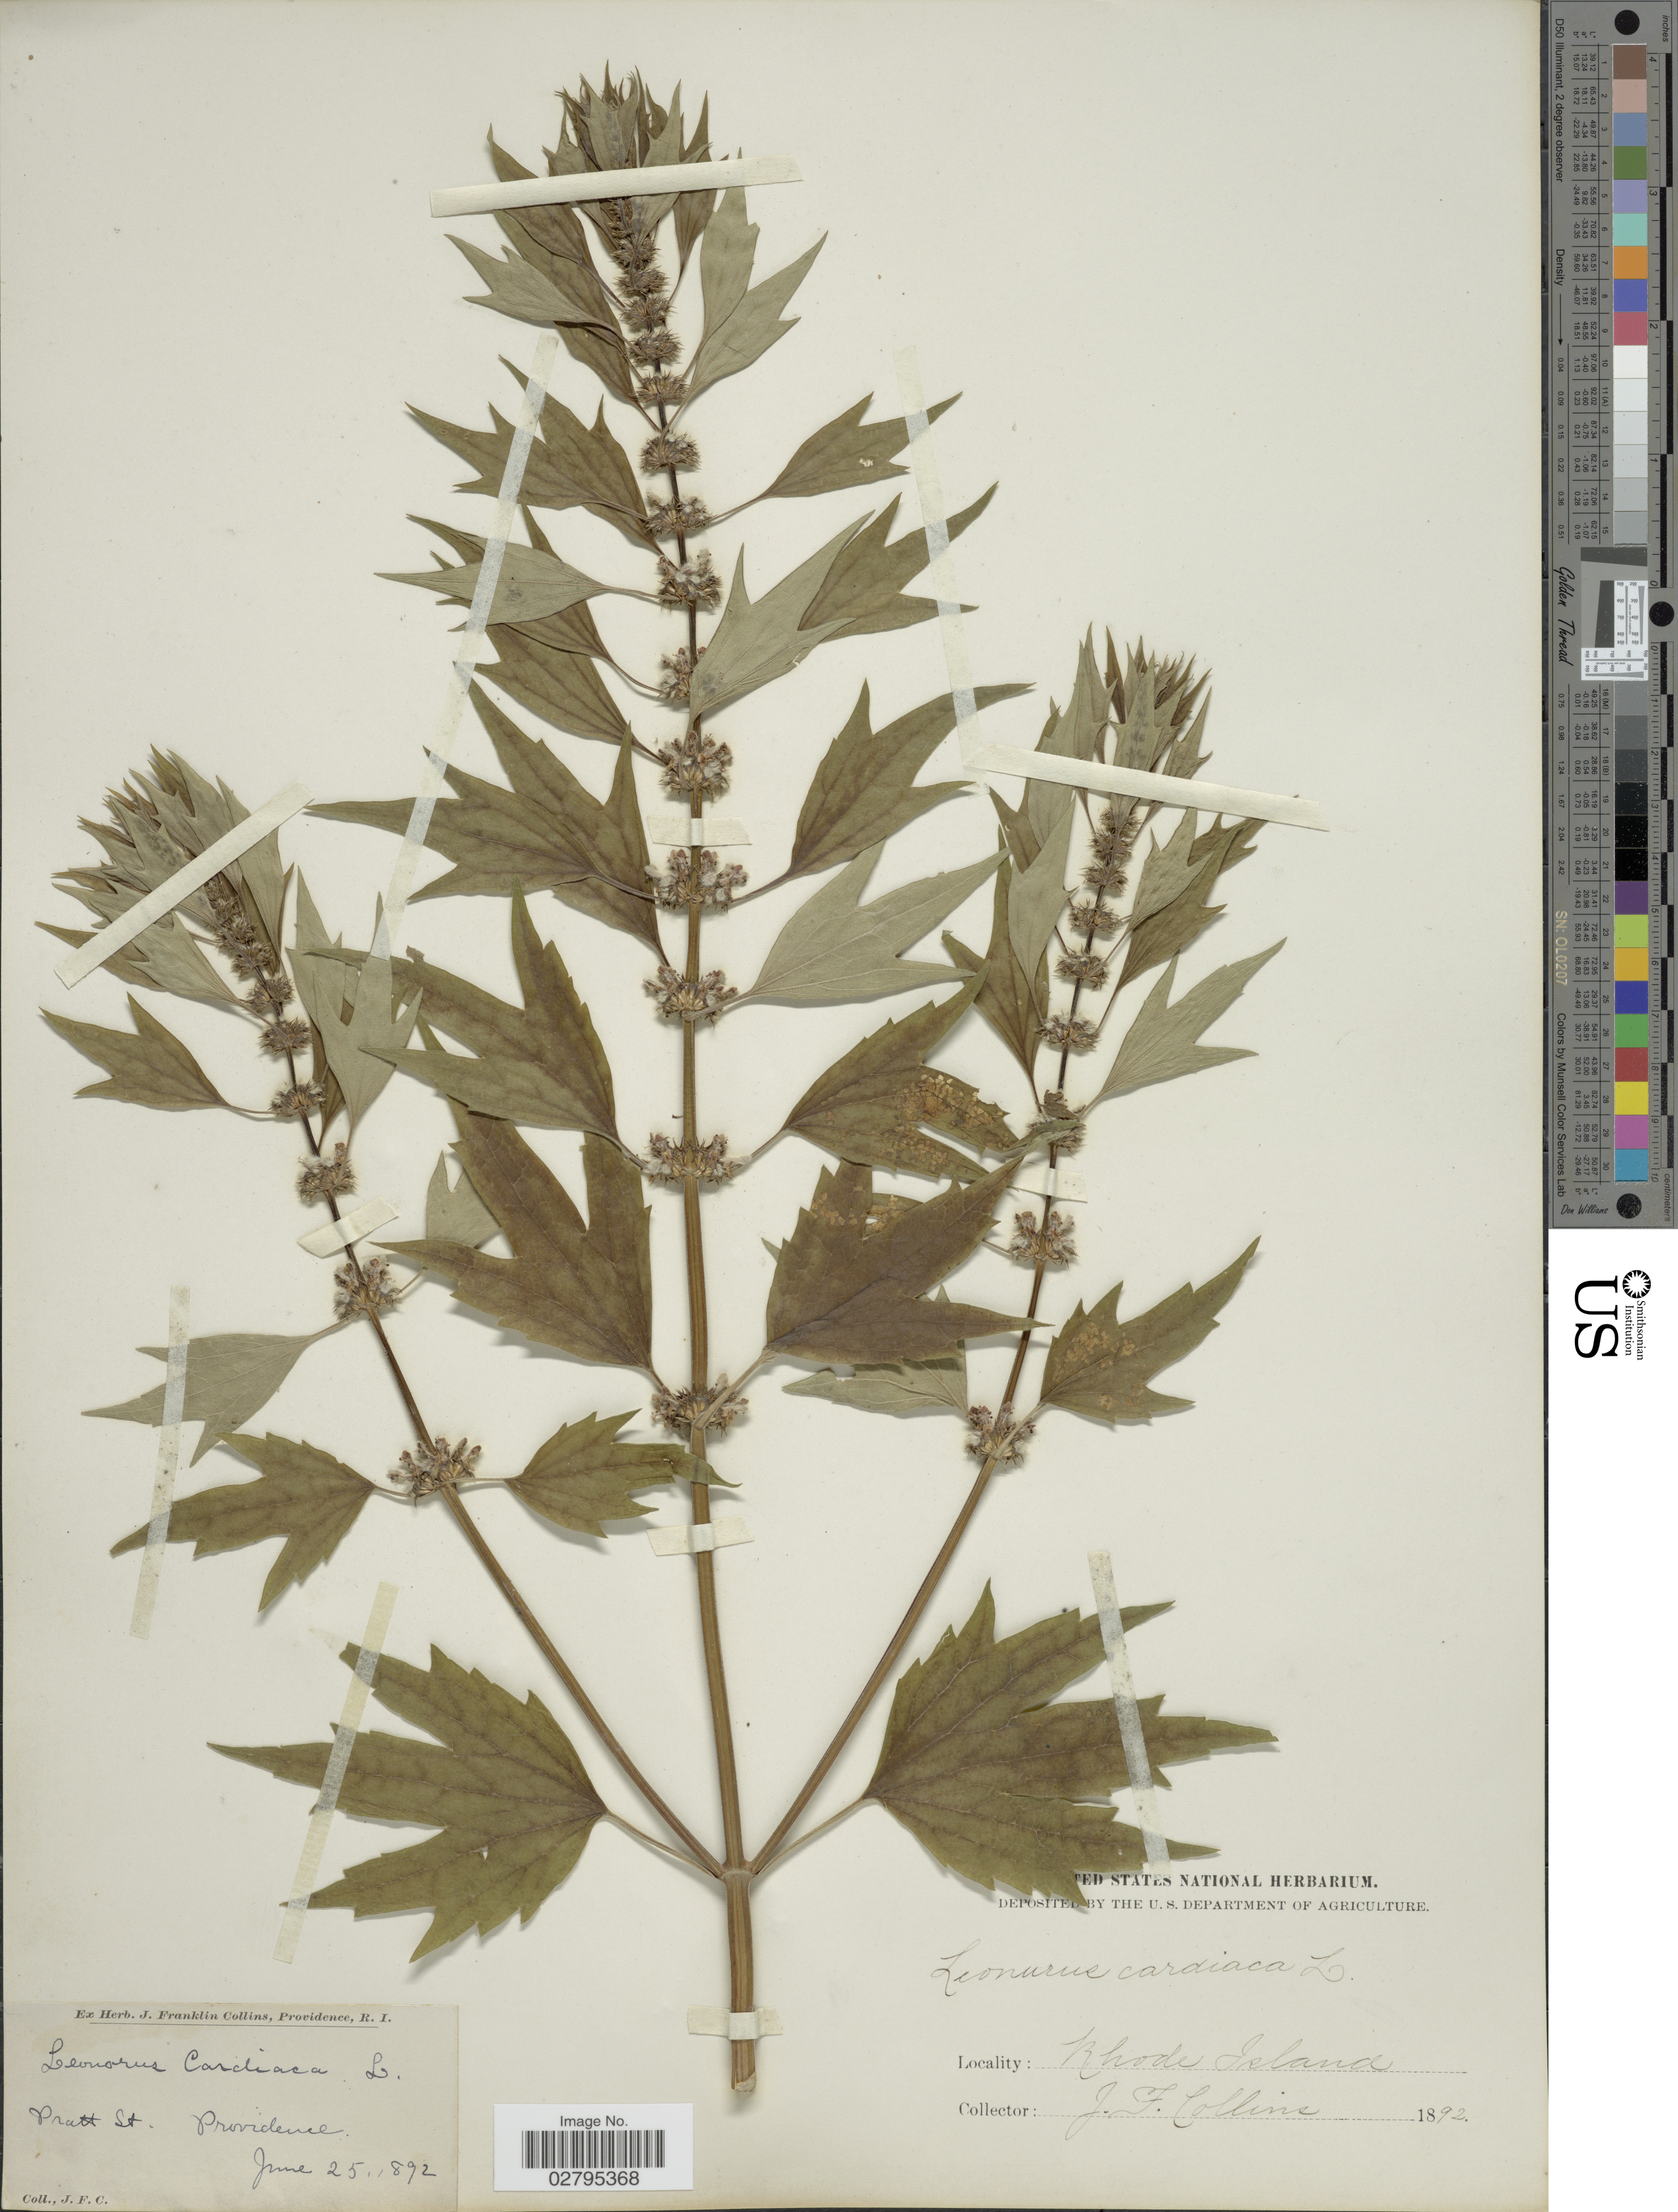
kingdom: Plantae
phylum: Tracheophyta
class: Magnoliopsida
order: Lamiales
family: Lamiaceae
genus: Leonurus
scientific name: Leonurus cardiaca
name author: L.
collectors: J. Collins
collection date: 1892-06-25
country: United States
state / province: Rhode Island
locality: Pratt St. Providence.